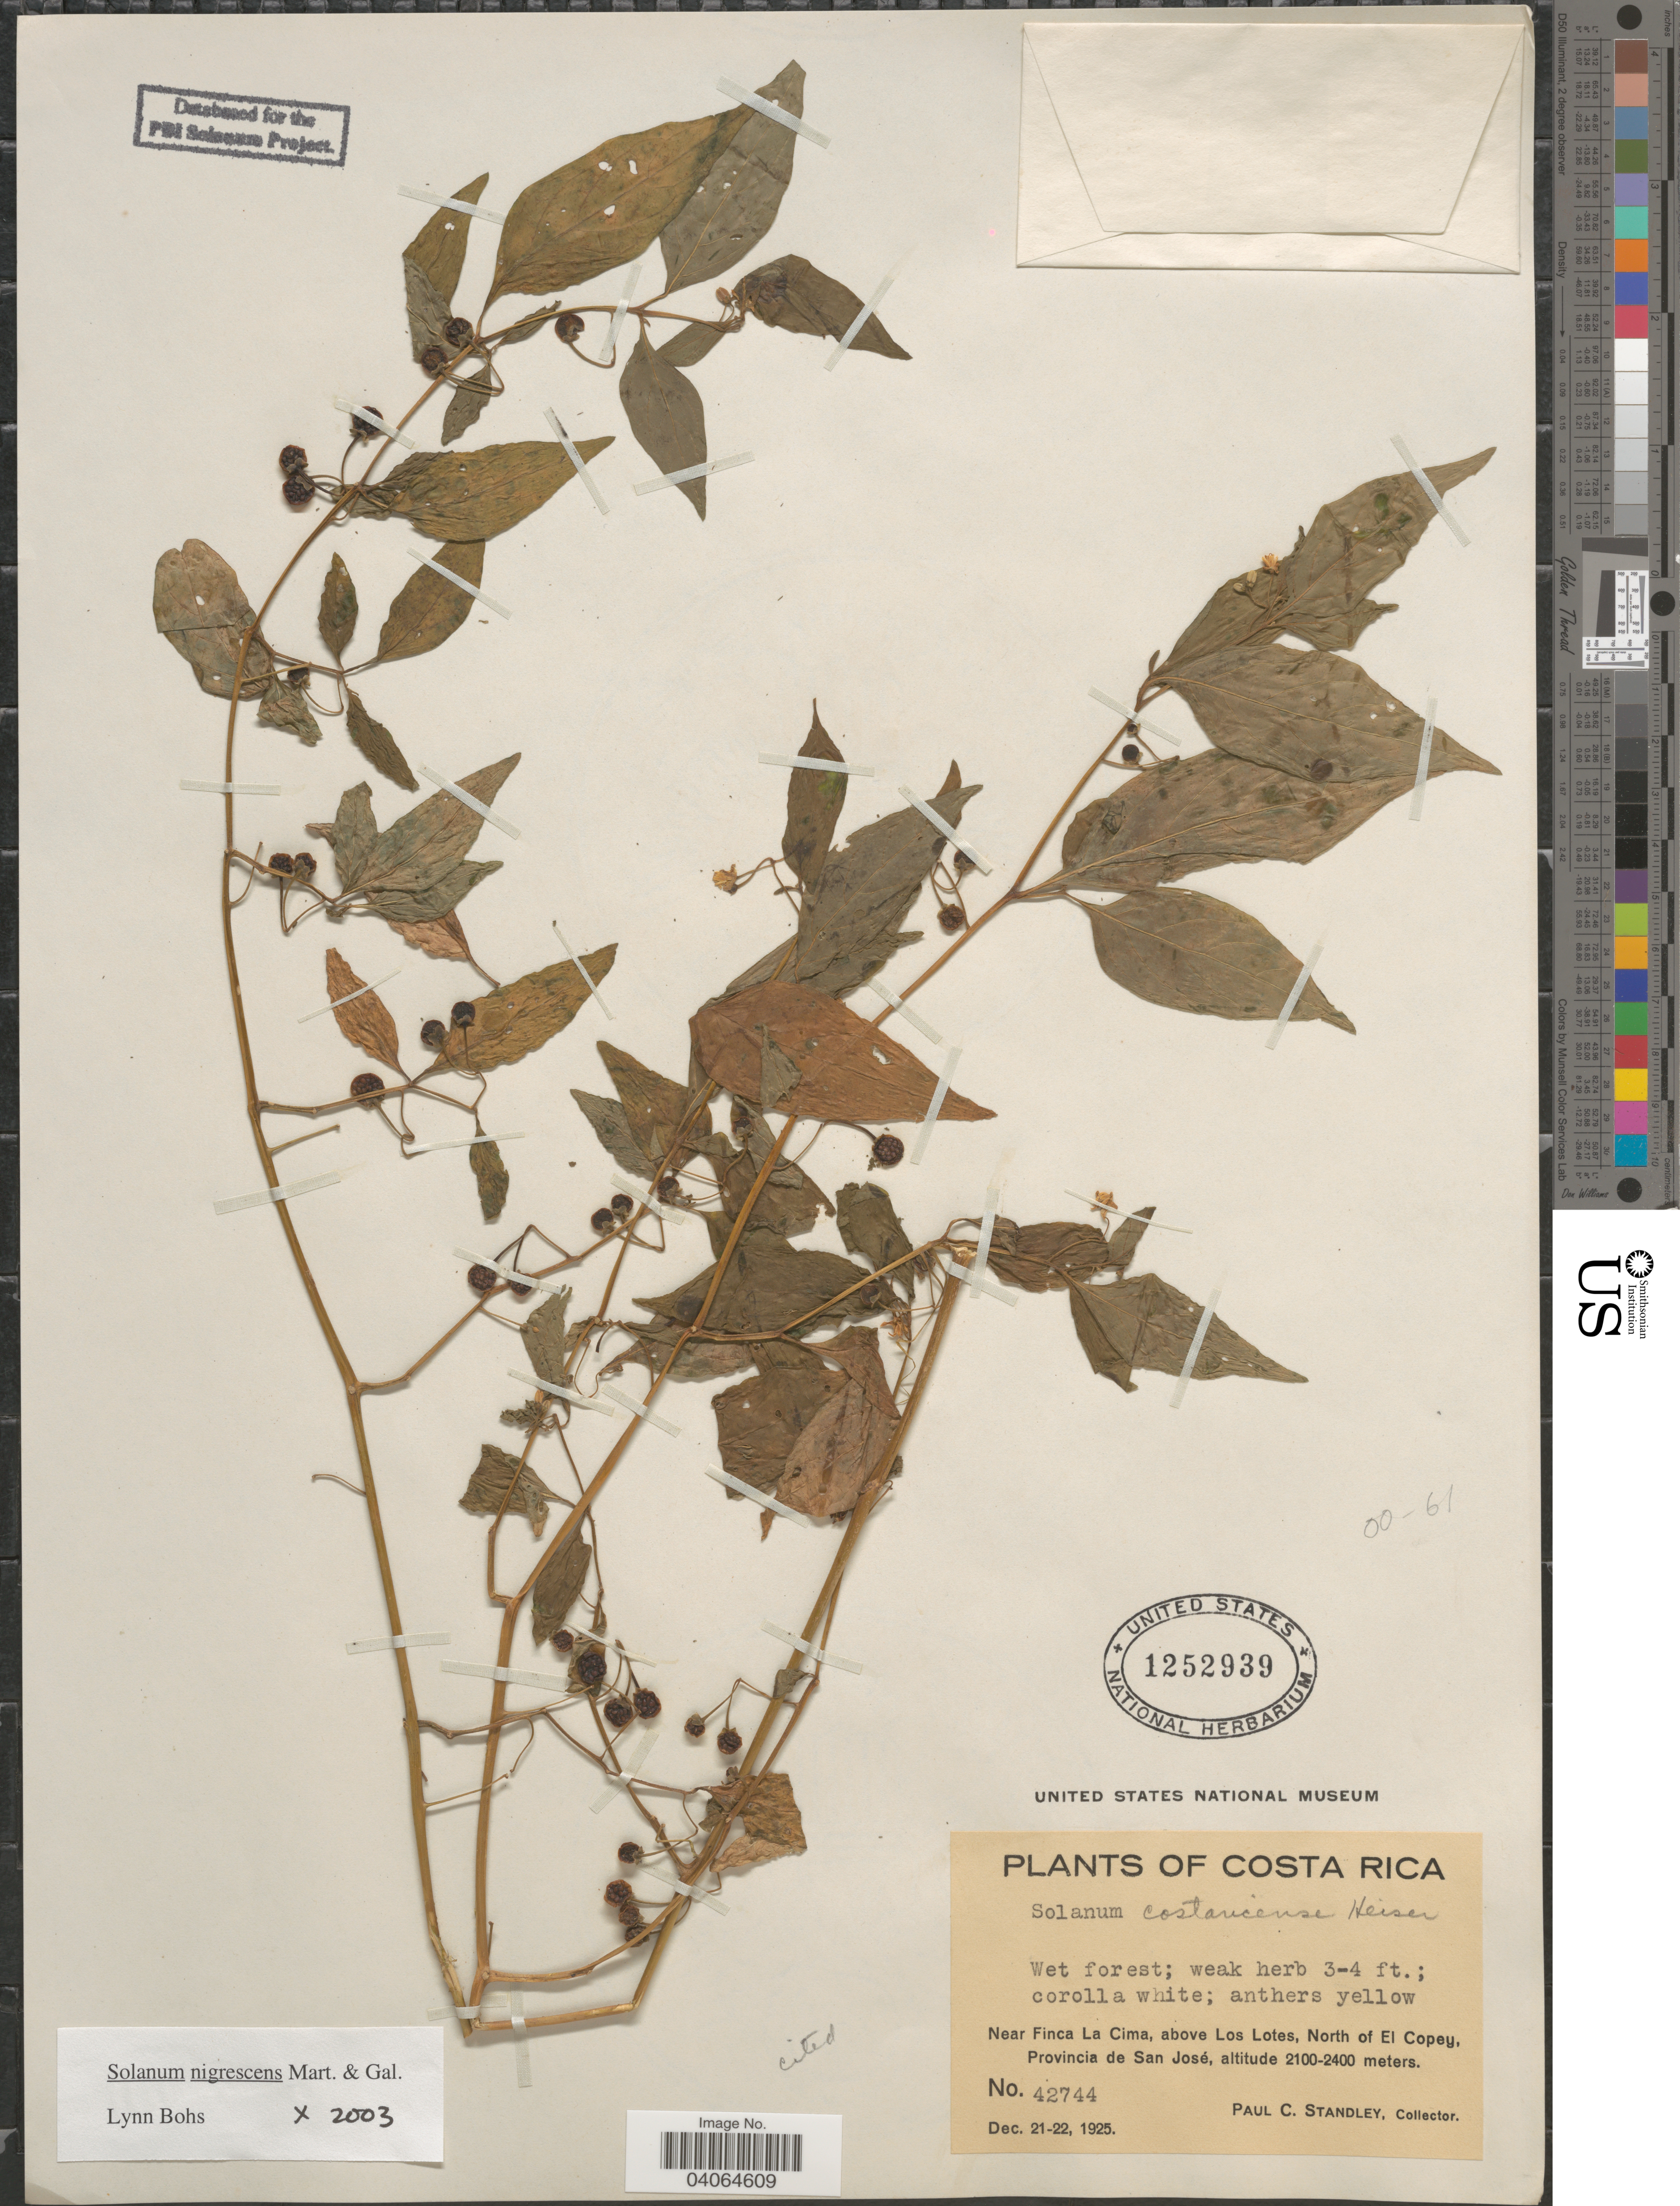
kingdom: Plantae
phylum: Tracheophyta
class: Magnoliopsida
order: Solanales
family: Solanaceae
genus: Solanum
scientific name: Solanum nigrescens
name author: M. Martens & Galeotti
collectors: P. C. Standley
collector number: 42744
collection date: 1925-12-21/1925-12-22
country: Costa Rica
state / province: San José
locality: Near Finca La Cima, above Los Lotes, North of El Copey.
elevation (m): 2100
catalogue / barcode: US 1252939